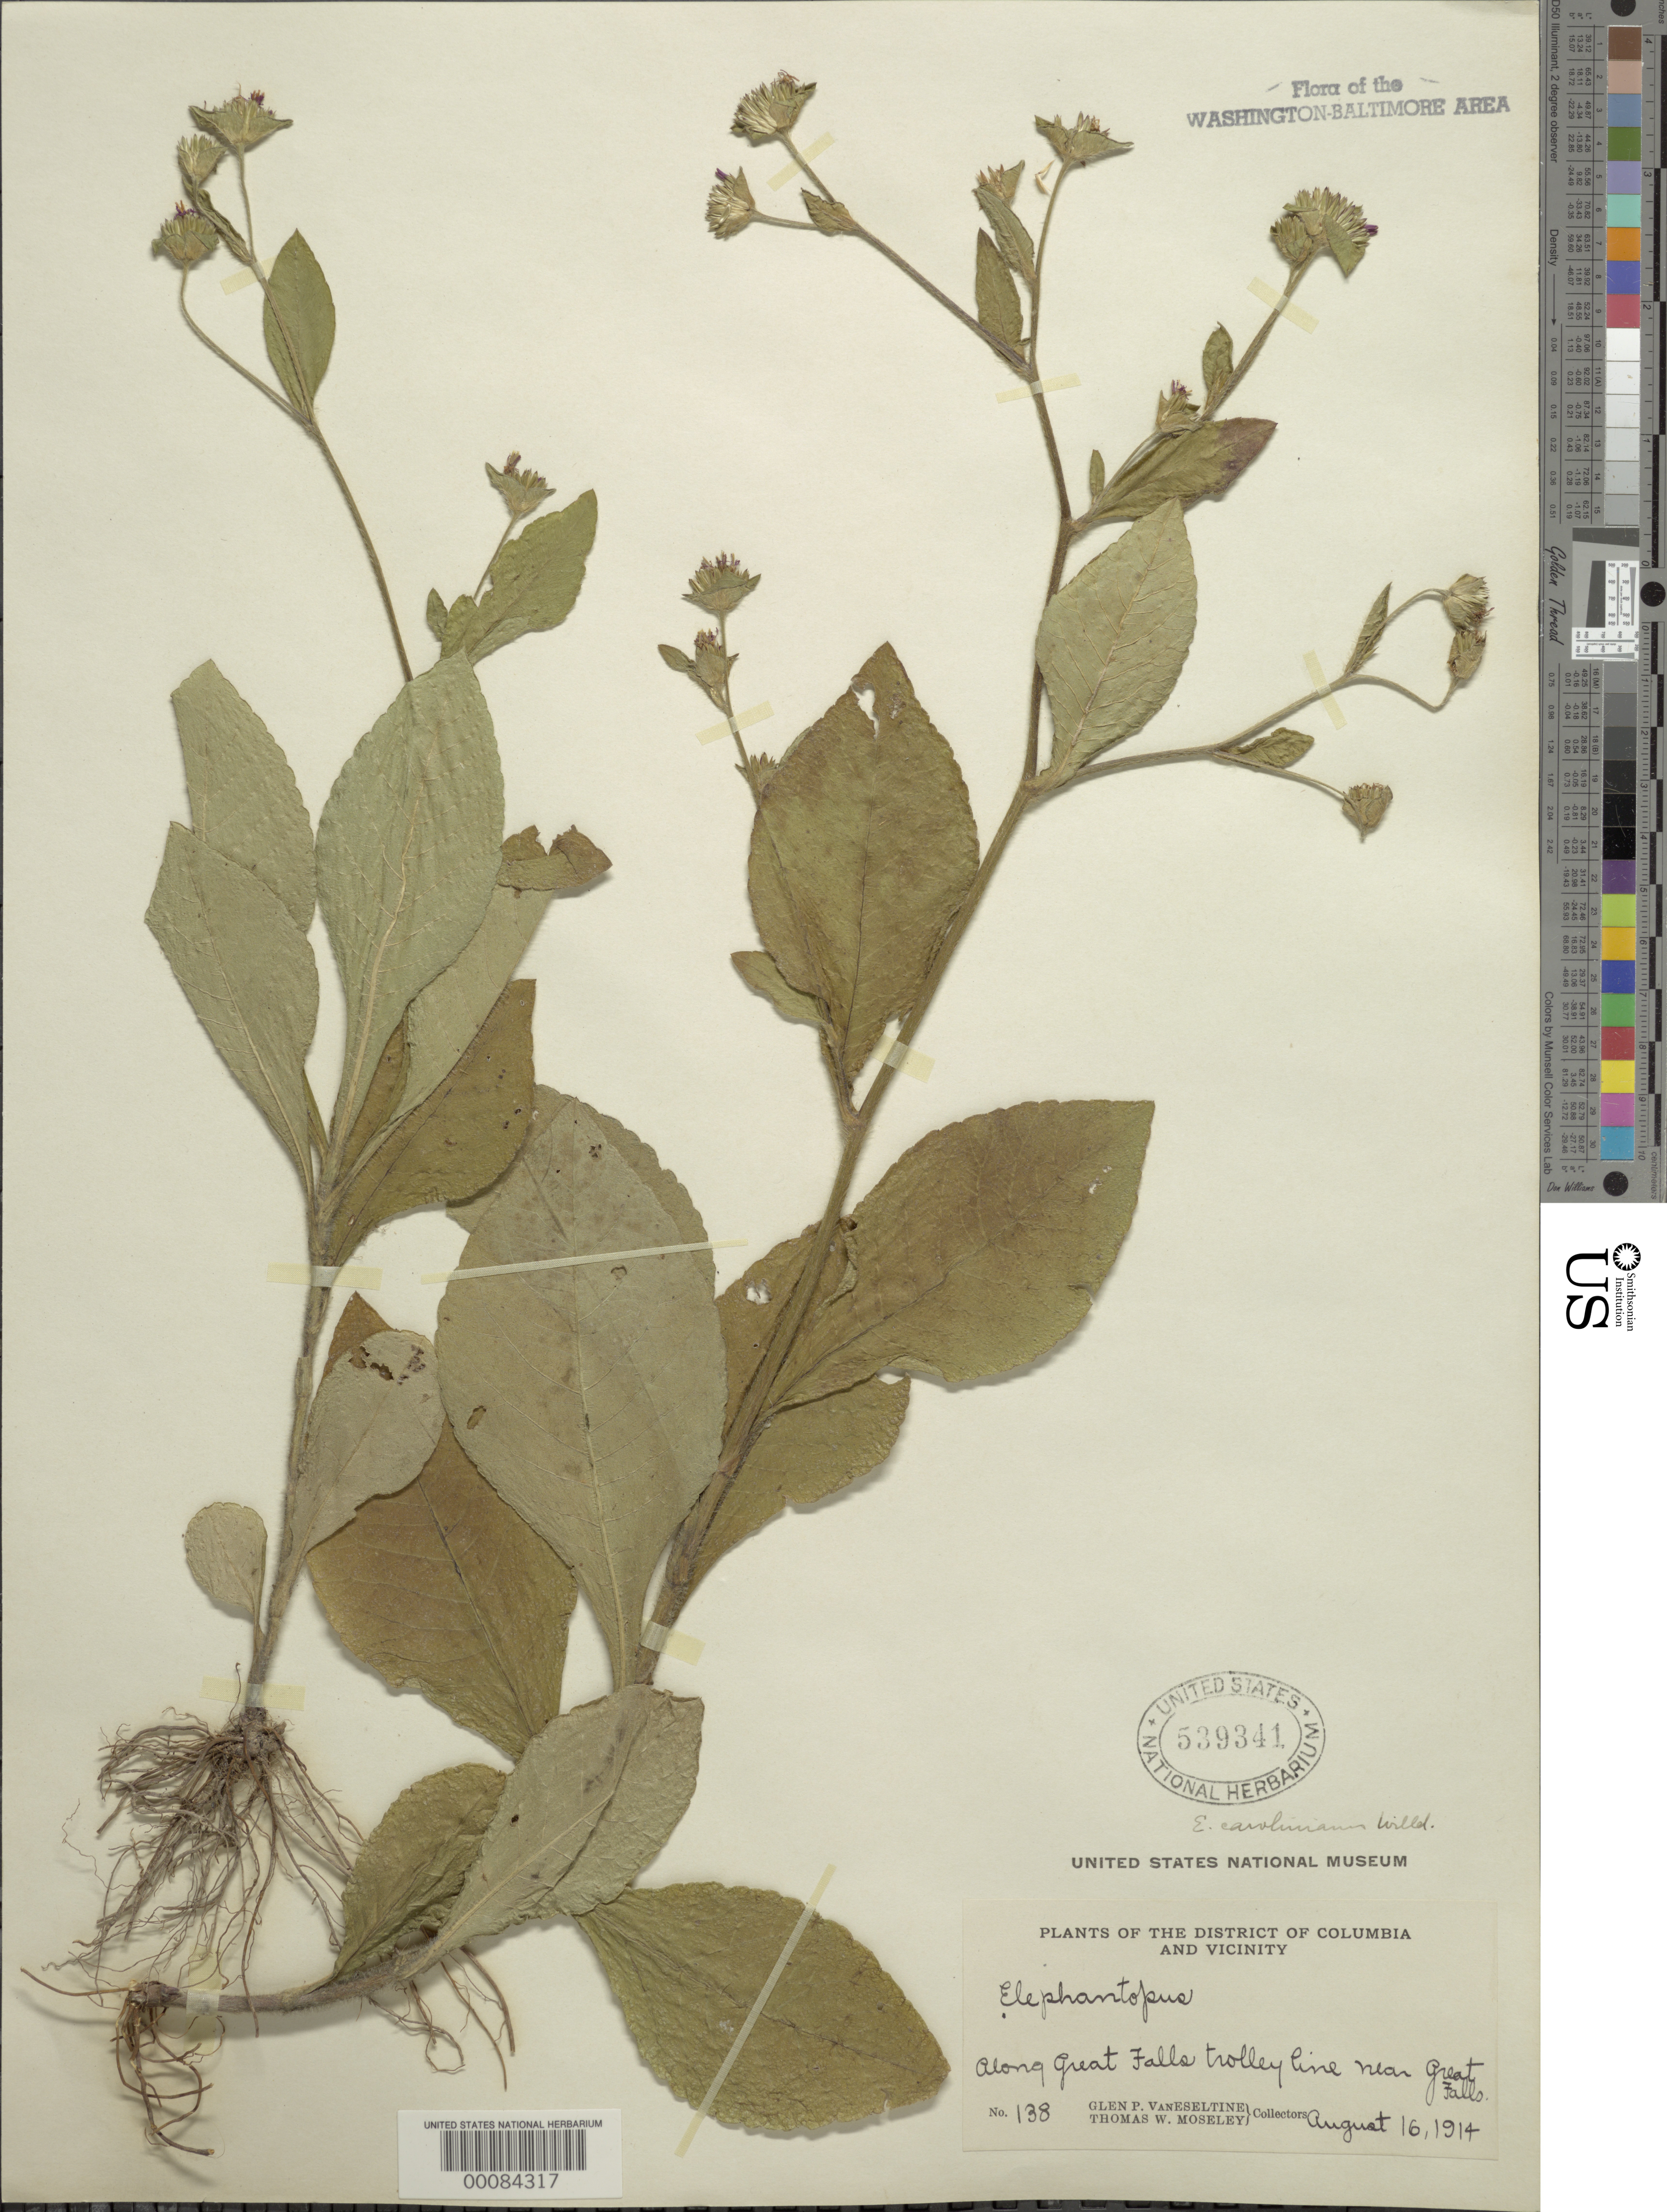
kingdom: Plantae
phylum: Tracheophyta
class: Magnoliopsida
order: Asterales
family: Asteraceae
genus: Elephantopus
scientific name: Elephantopus carolinianus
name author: Raeusch.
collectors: G. P. Van Eseltine & T. Moseley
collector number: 138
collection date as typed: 16 Aug 1914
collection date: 1914-08-16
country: United States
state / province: Maryland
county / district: Montgomery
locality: Along Great Falls Trolley Line, near Great Falls C. & O. Canal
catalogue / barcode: US 539341